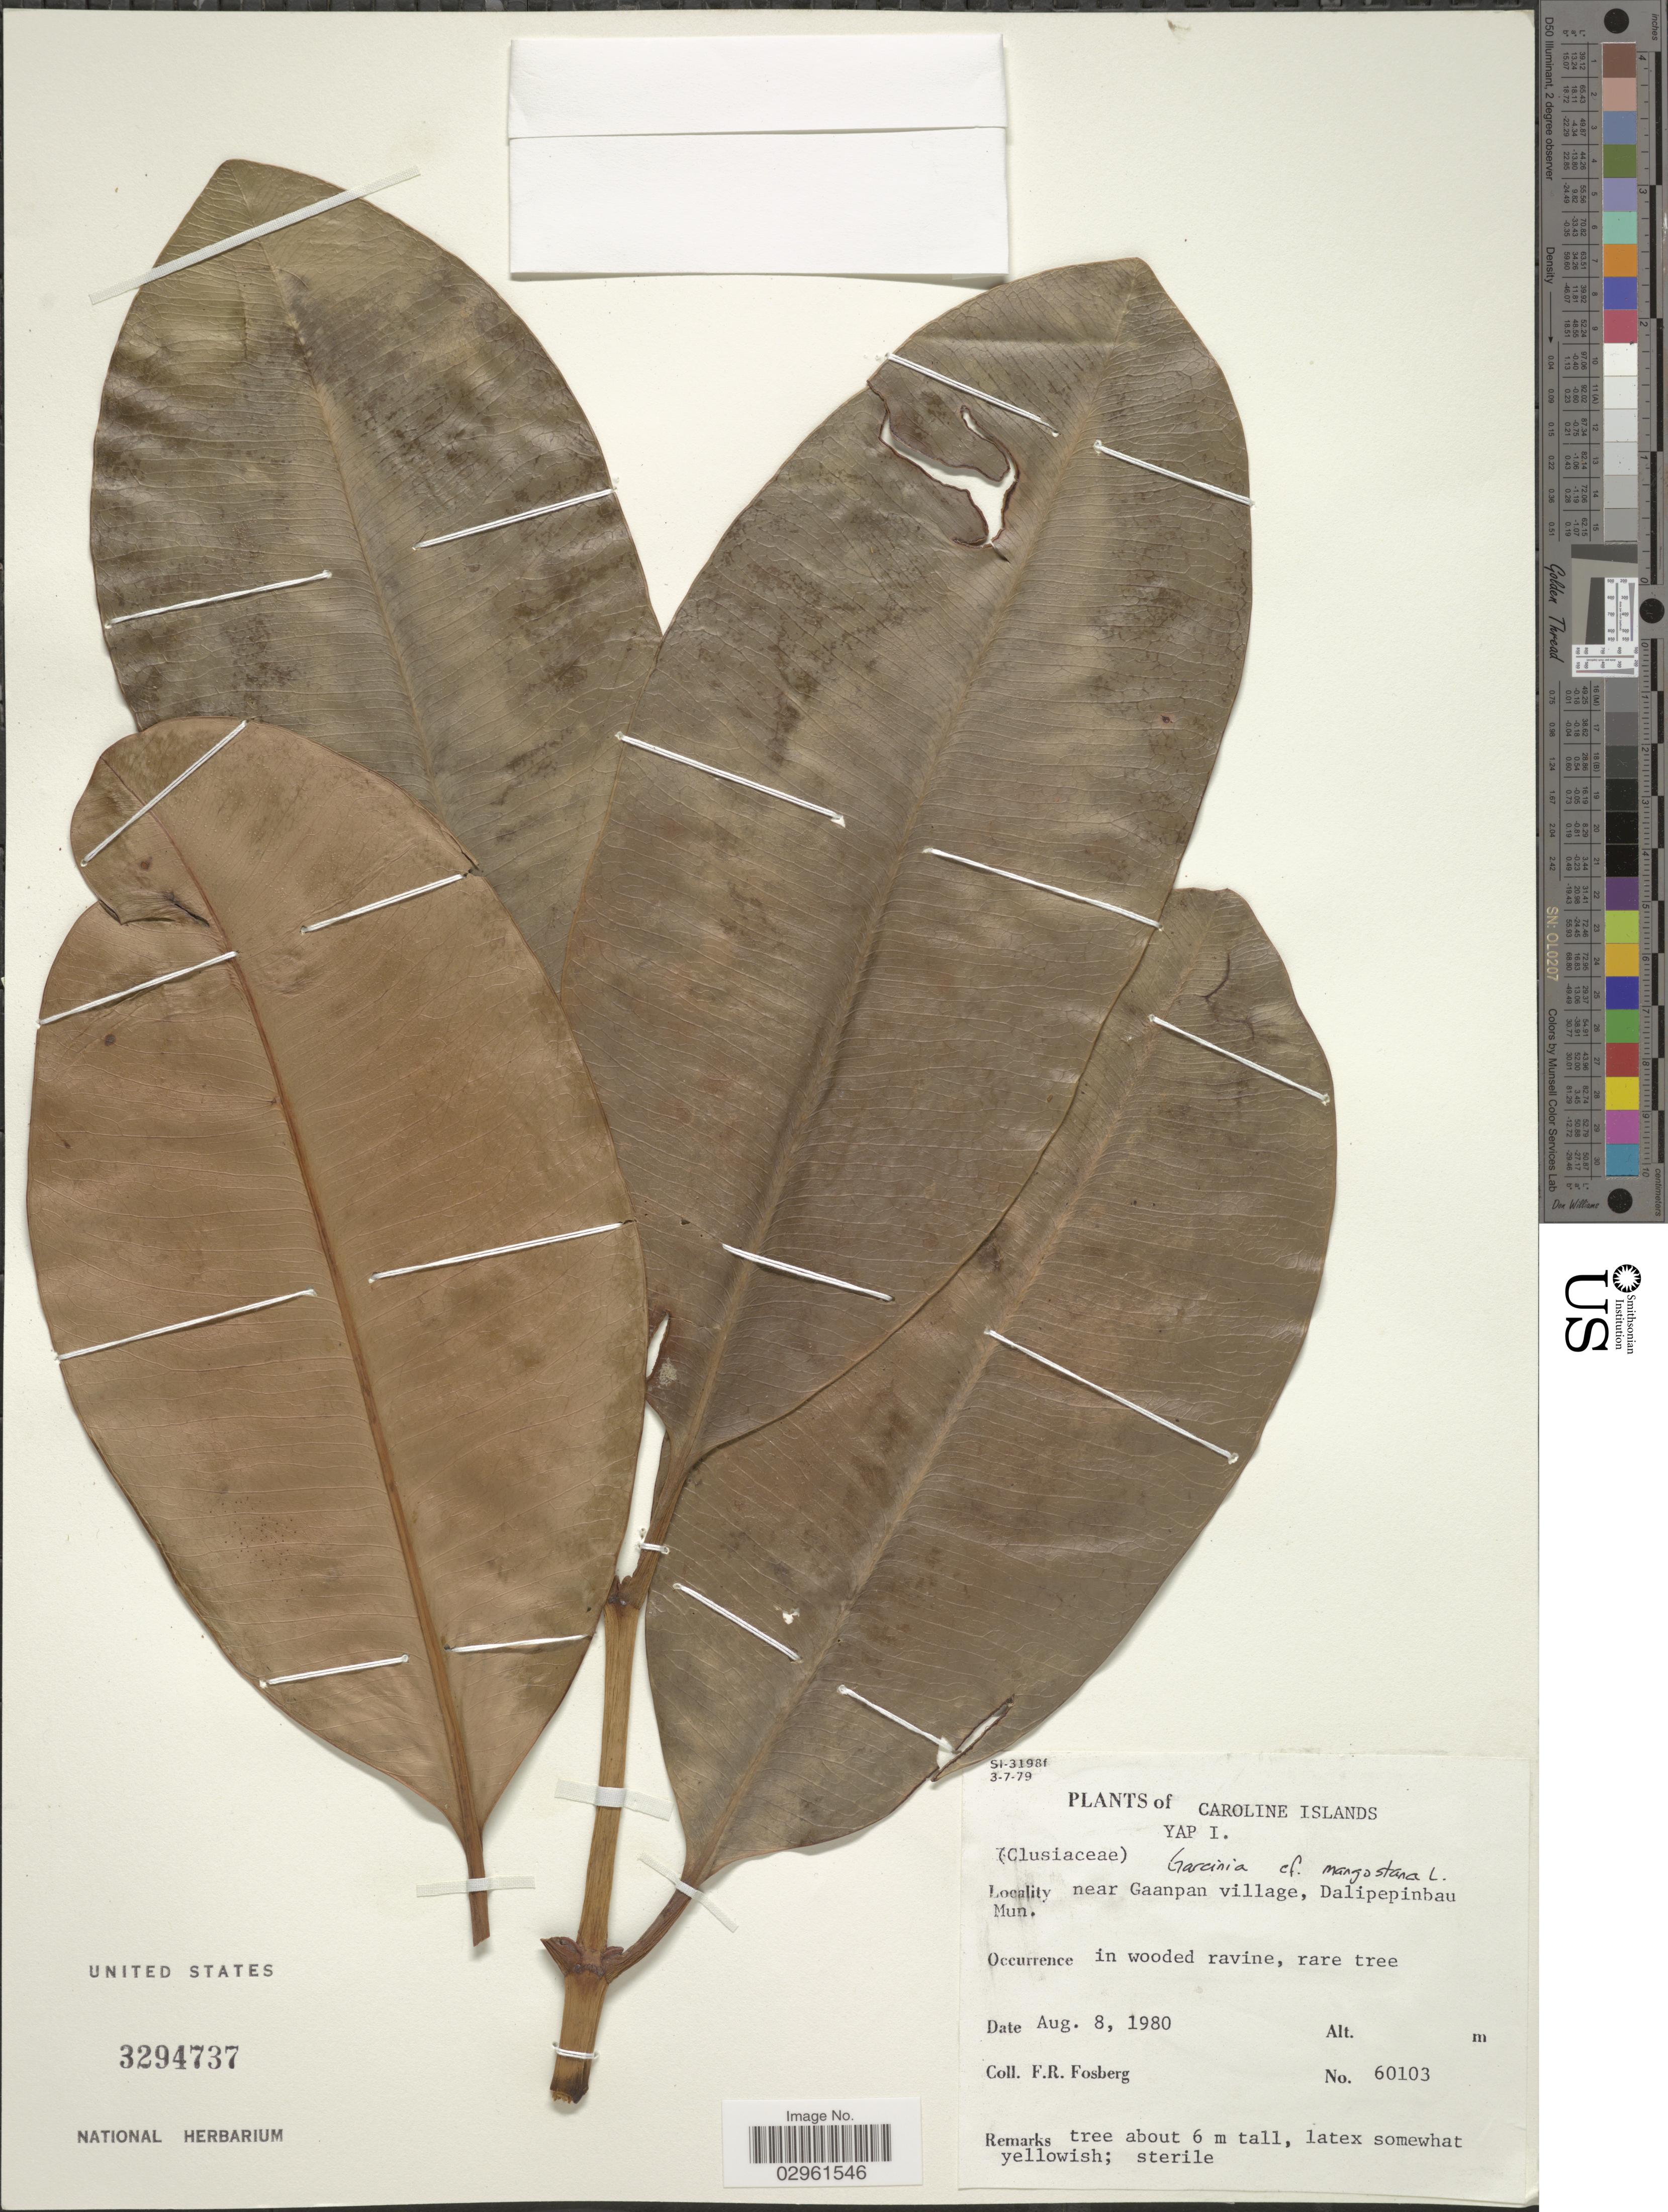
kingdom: Plantae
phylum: Tracheophyta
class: Magnoliopsida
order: Malpighiales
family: Clusiaceae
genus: Garcinia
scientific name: Garcinia mangostana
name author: L.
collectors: F. R. Fosberg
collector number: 60103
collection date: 1980-08-08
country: Micronesia, Federated States of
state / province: Yap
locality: Caroline Islands, near Gaanpan village, Dalipepinbau Mun.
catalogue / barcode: US 3294737